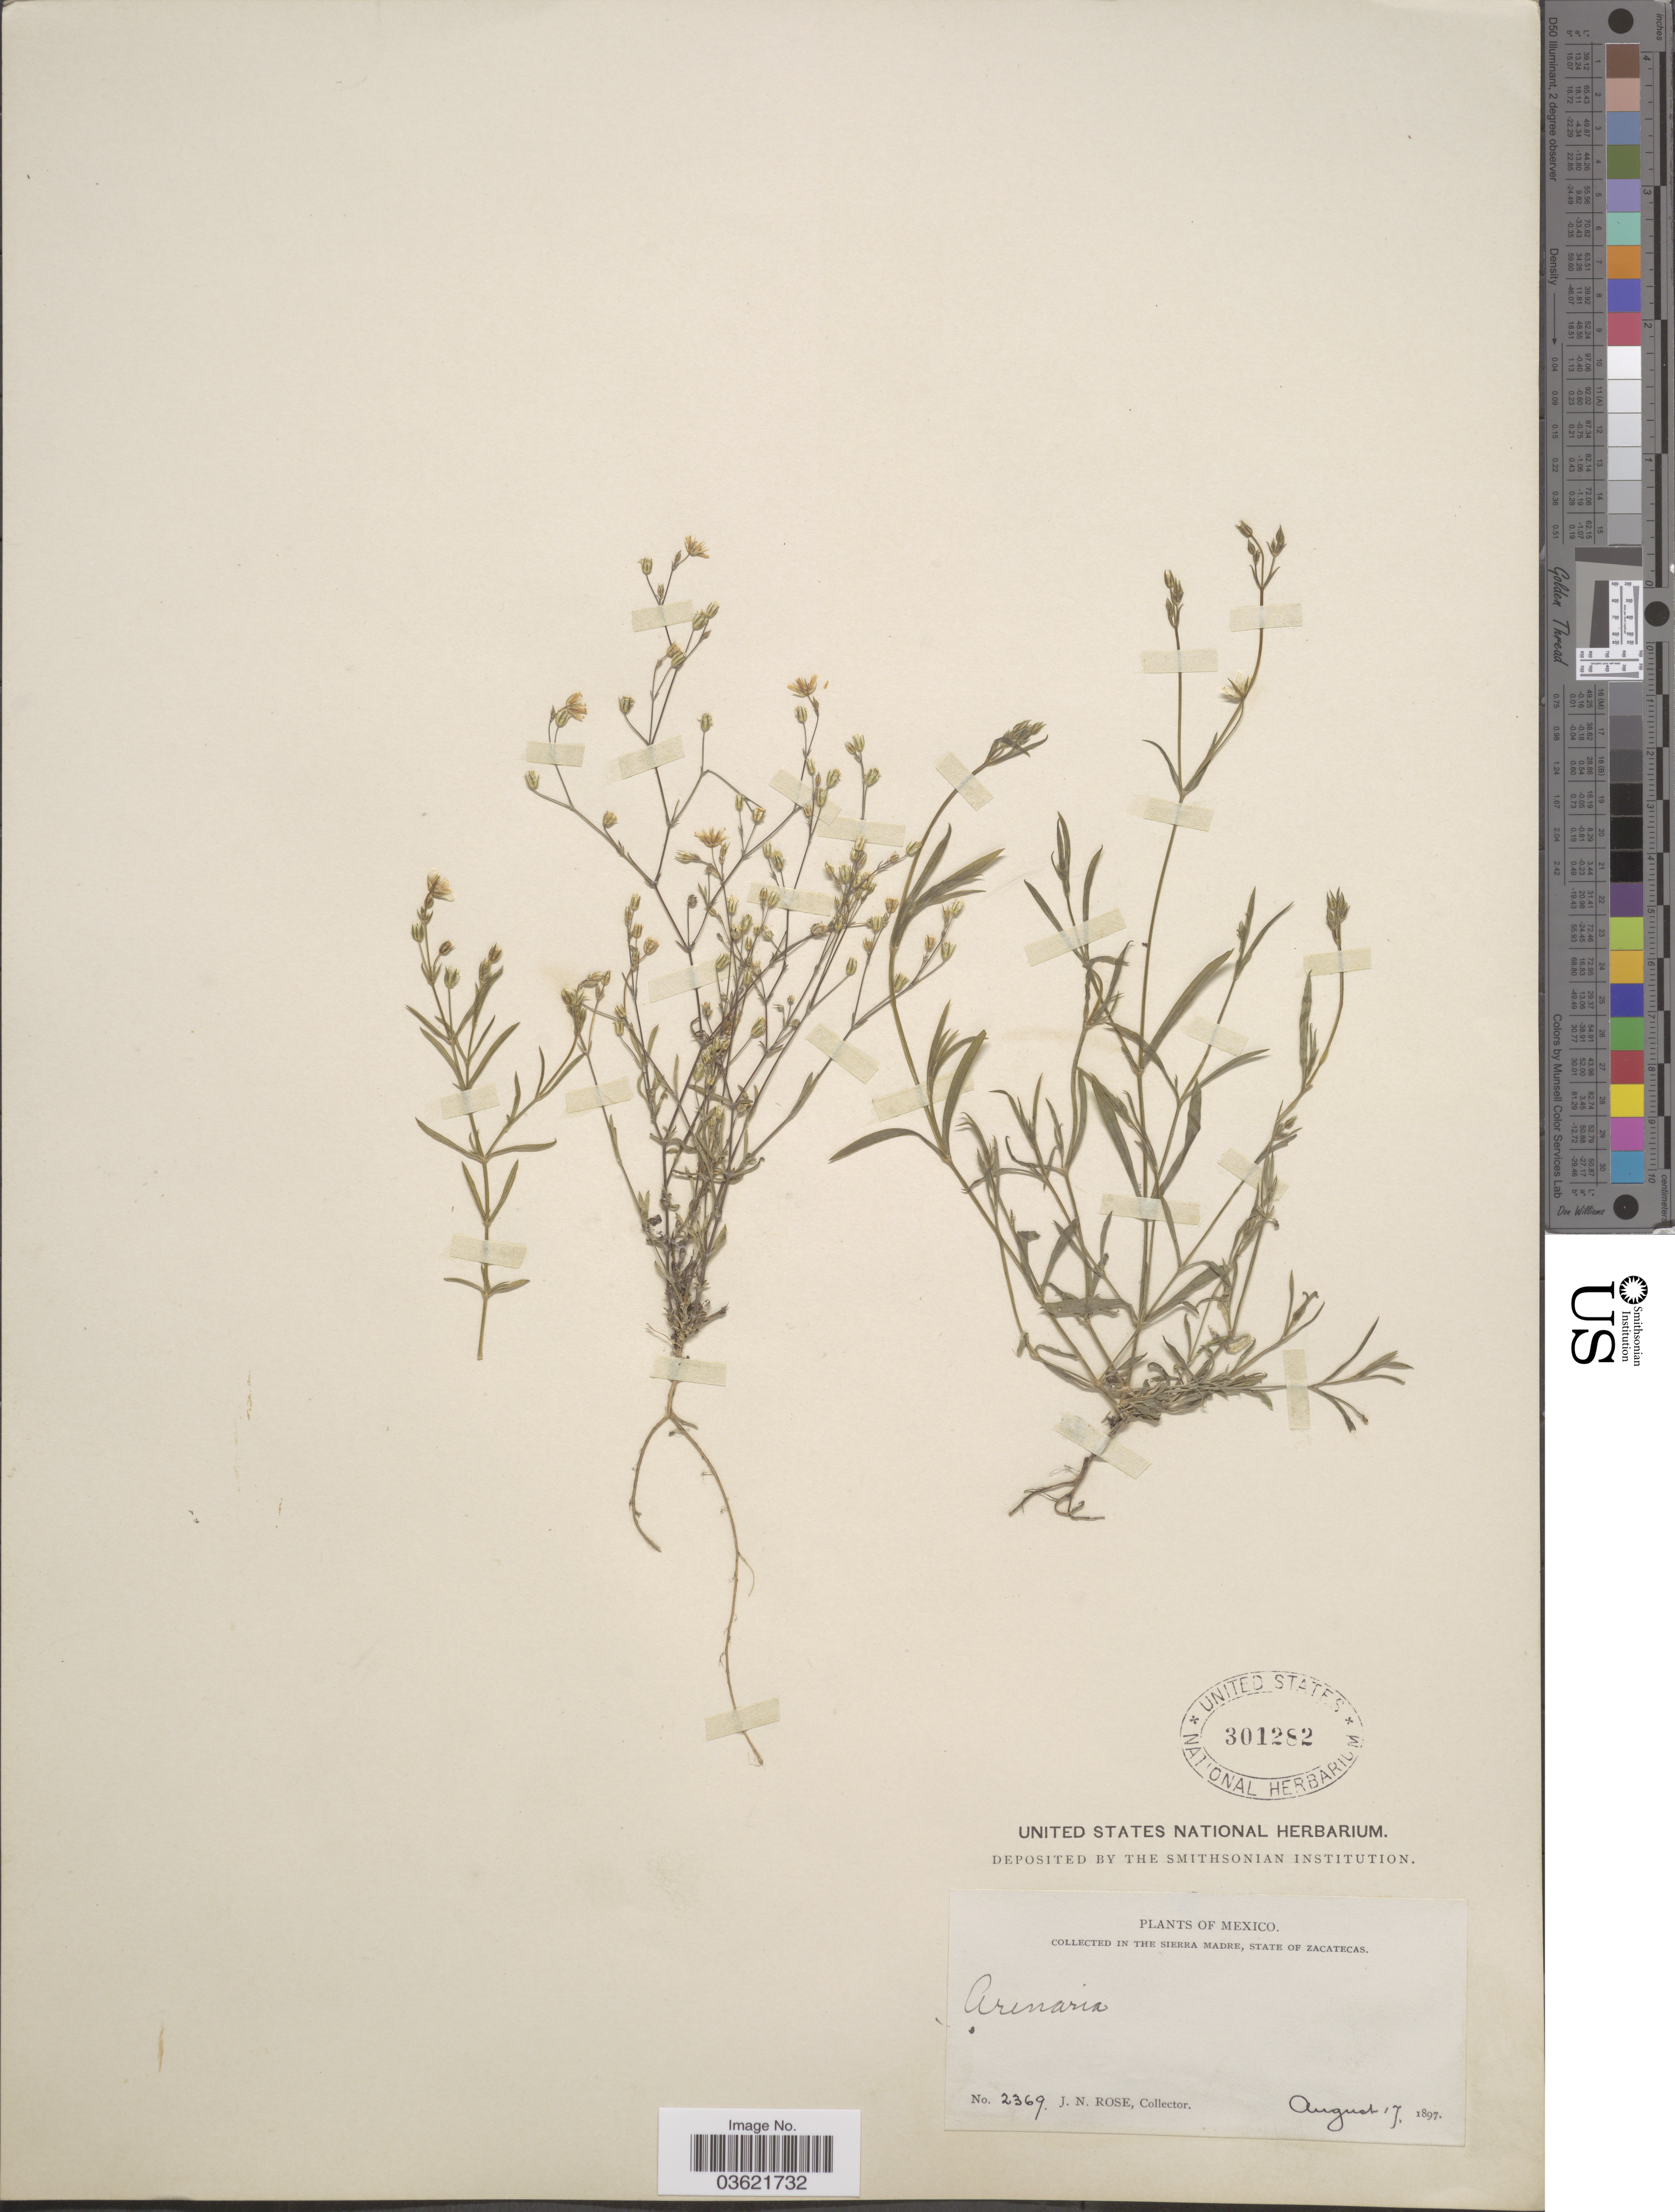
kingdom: Plantae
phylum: Tracheophyta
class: Magnoliopsida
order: Caryophyllales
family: Caryophyllaceae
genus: Arenaria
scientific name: Arenaria sp.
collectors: J. N. Rose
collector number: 2369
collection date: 1897-08-17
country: Mexico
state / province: Zacatecas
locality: In the Sierra Madre, State of Zacatecas.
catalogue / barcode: US 301282